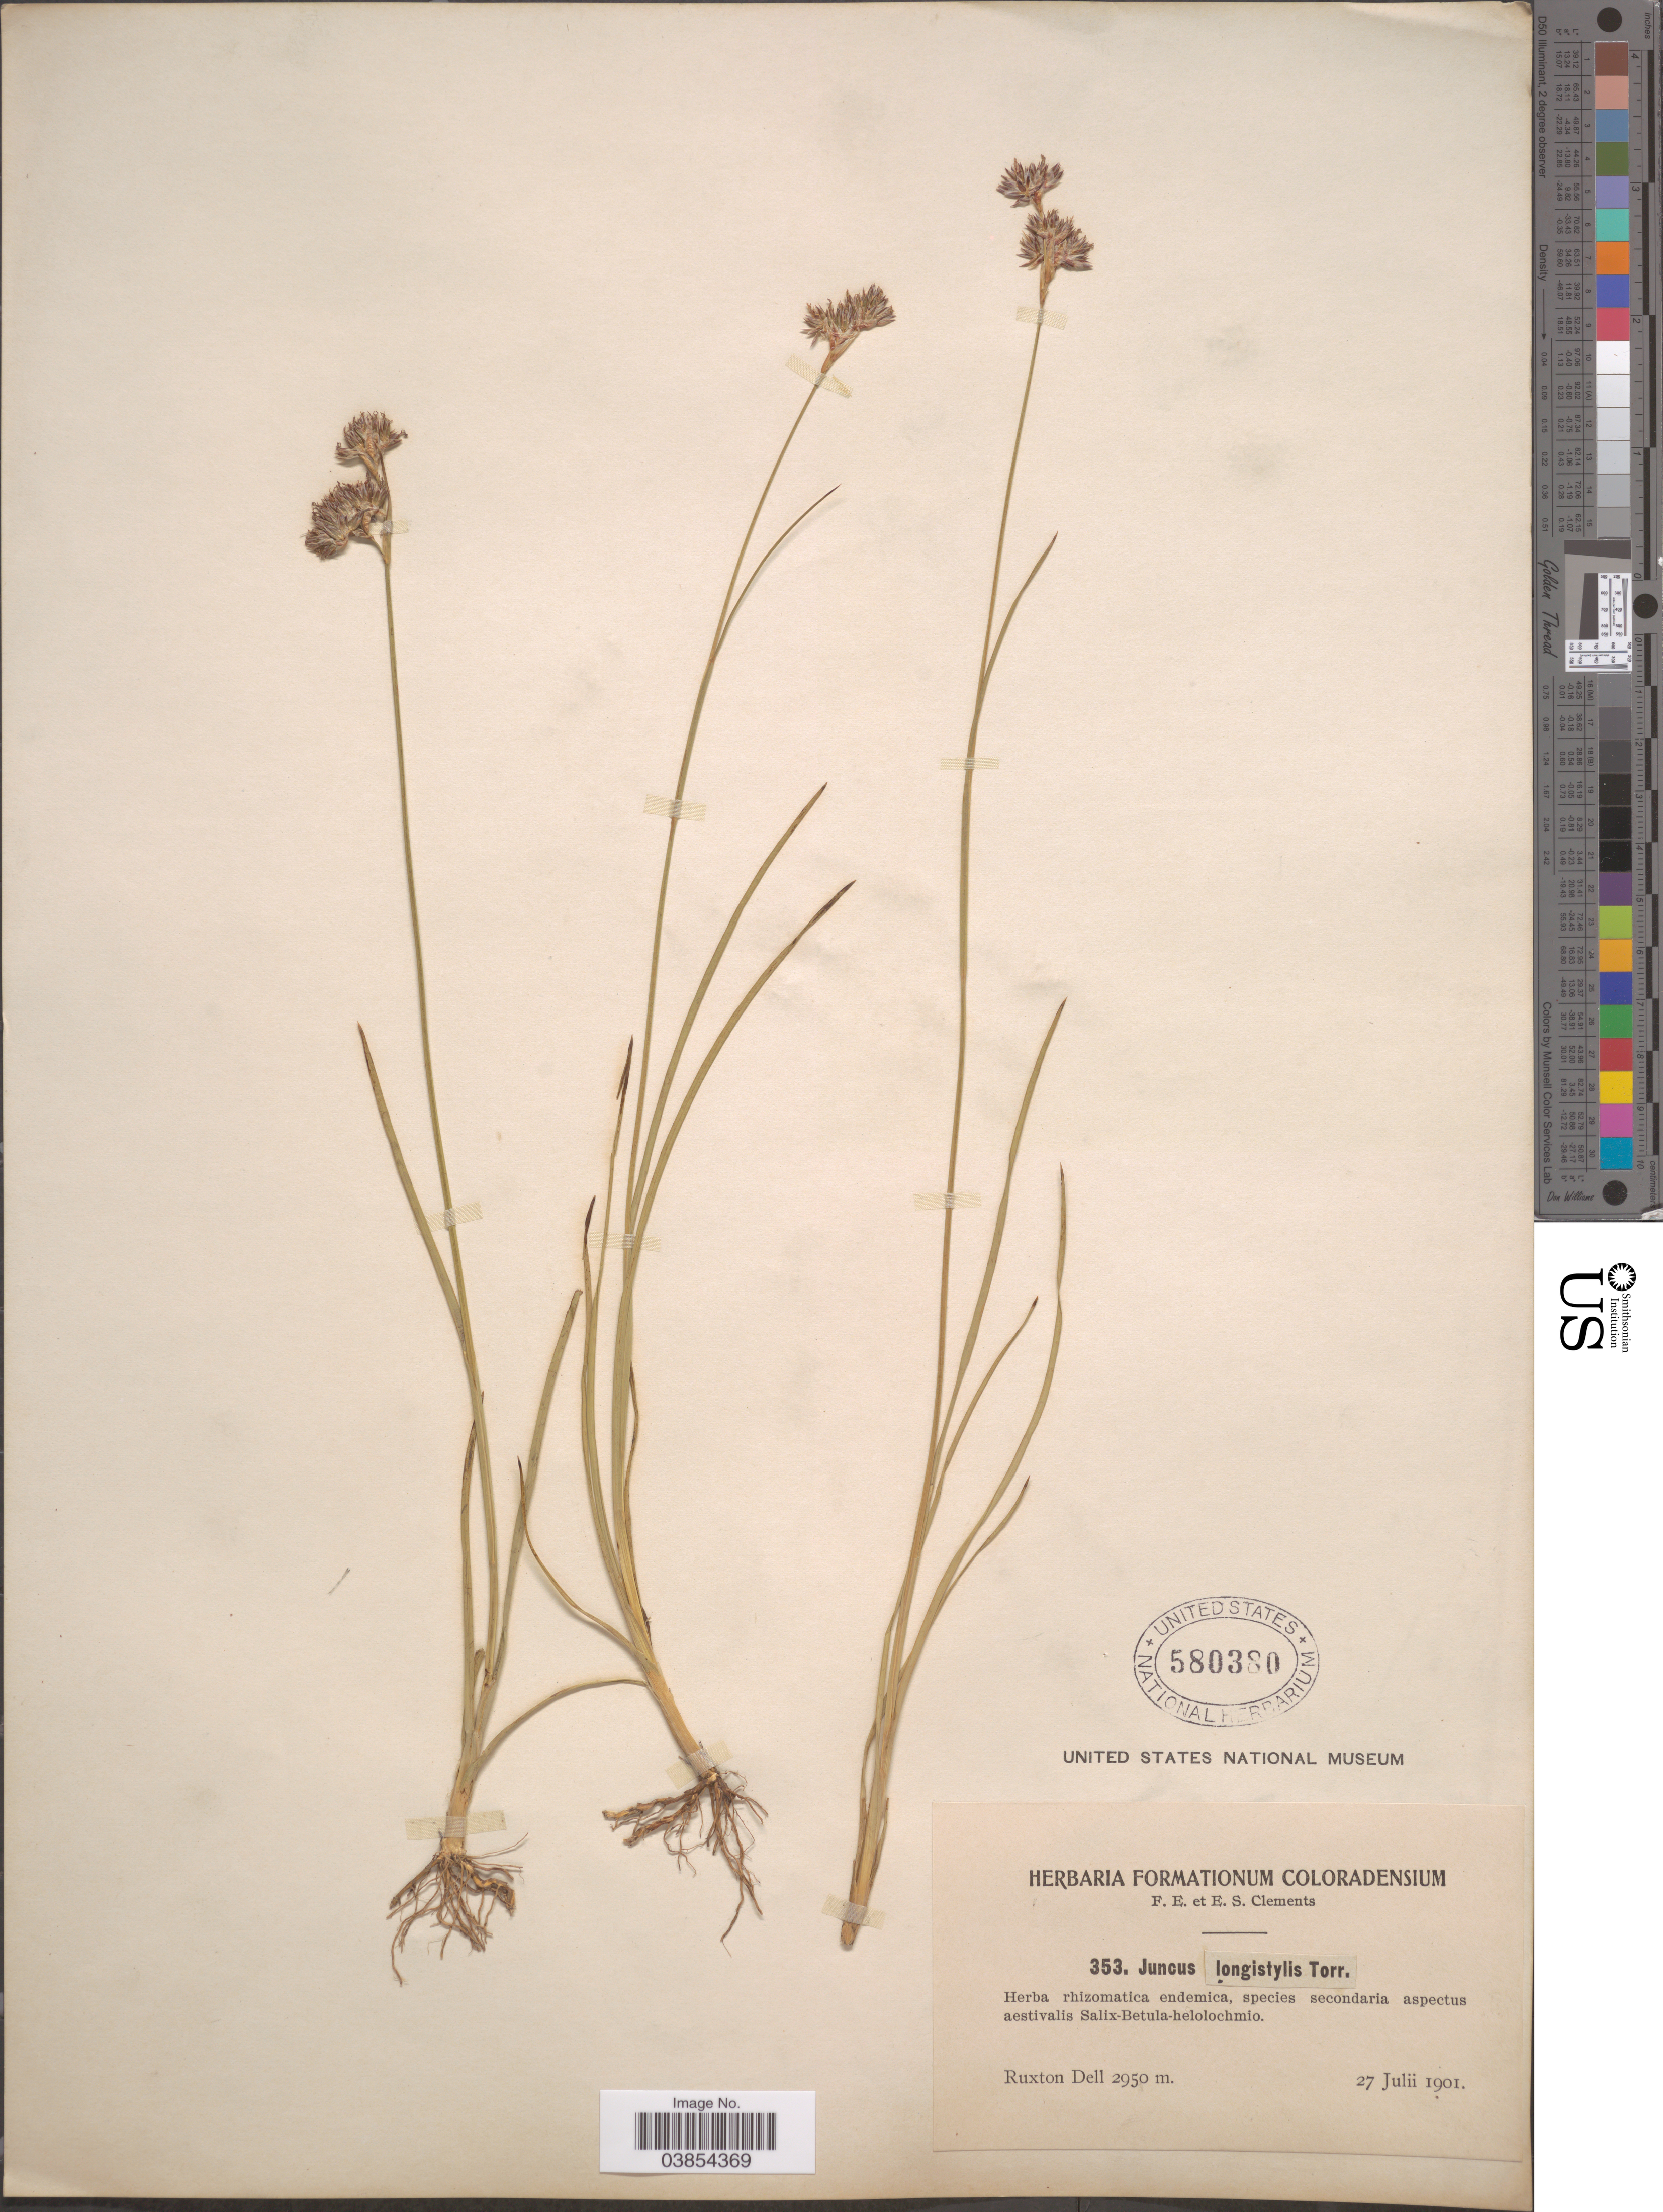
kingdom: Plantae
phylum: Tracheophyta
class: Liliopsida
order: Poales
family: Juncaceae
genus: Juncus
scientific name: Juncus longistylis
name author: Torr.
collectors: F. E. Clements & E. S. Clements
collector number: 353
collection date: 1901-07-27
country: United States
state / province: Colorado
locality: Ruxton Dell.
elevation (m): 2950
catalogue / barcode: US 580380